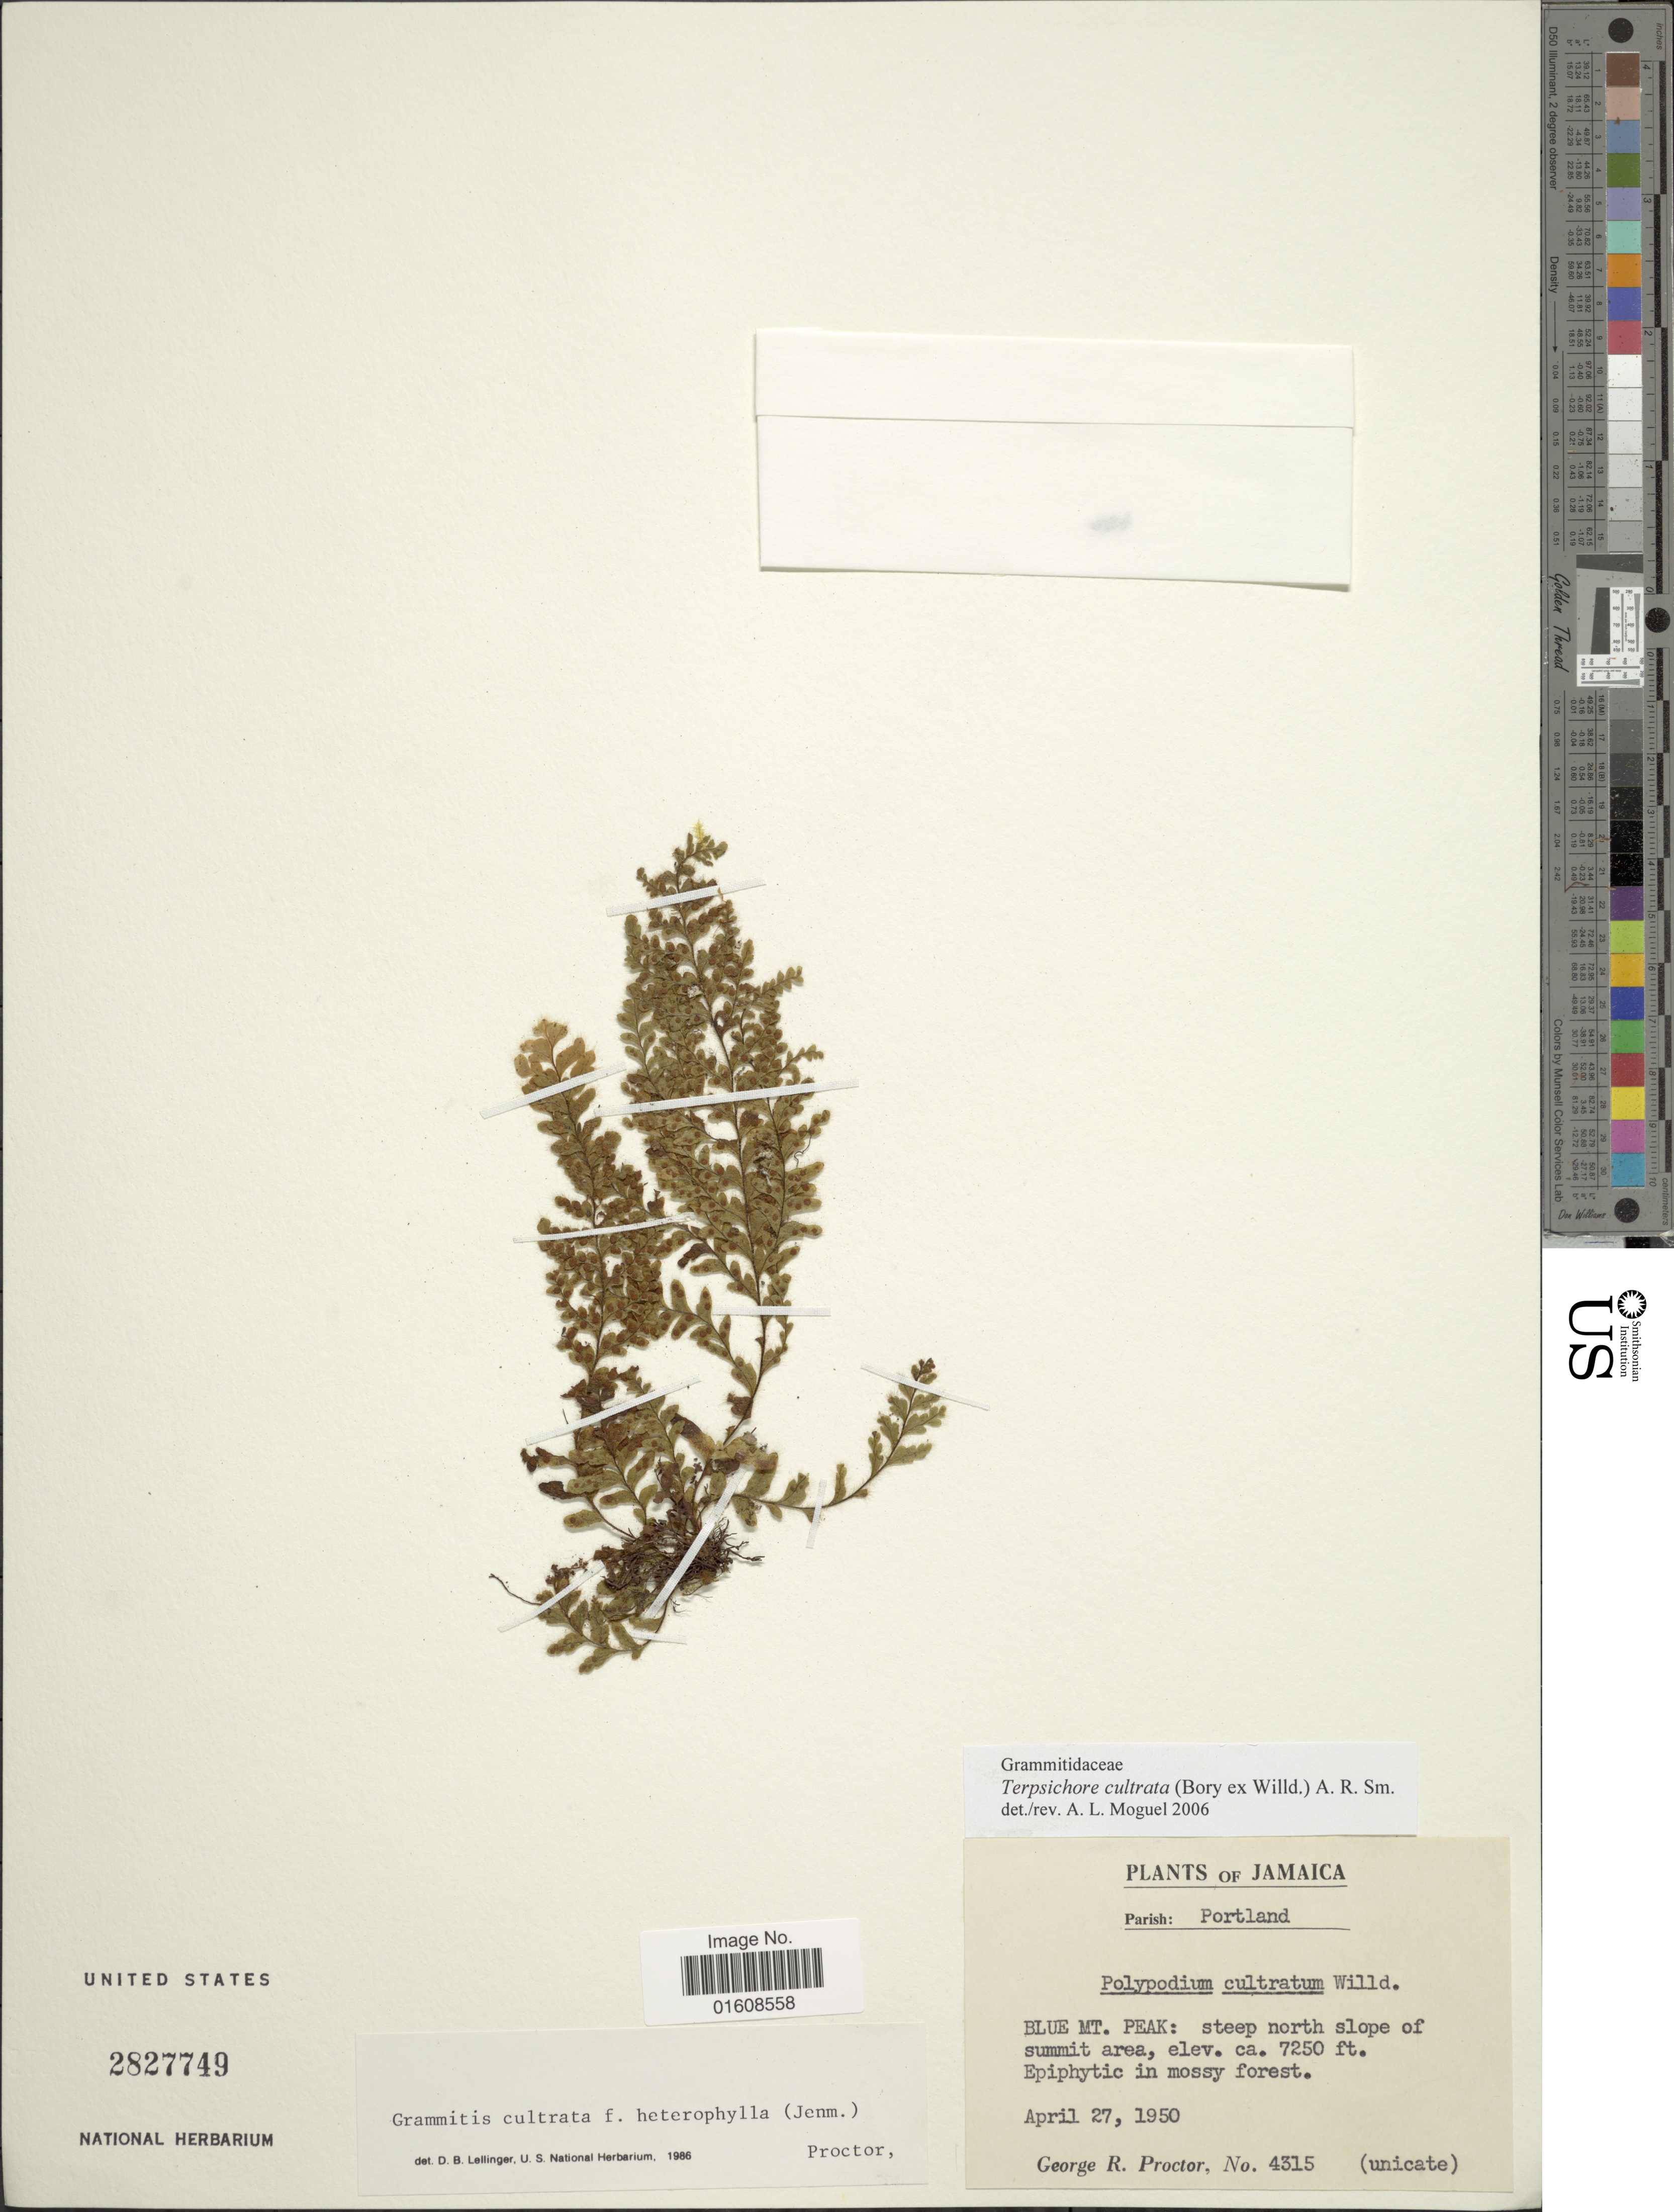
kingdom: Plantae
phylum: Tracheophyta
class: Polypodiopsida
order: Polypodiales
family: Polypodiaceae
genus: Alansmia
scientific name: Alansmia cultrata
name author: (Bory ex Willd.) Moguel & M. Kessler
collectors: G. R. Proctor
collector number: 4315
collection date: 1950-04-27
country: Jamaica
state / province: Portland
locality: Blue Mt. Peak: steep north slope of summit area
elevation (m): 2210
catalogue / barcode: US 2827749